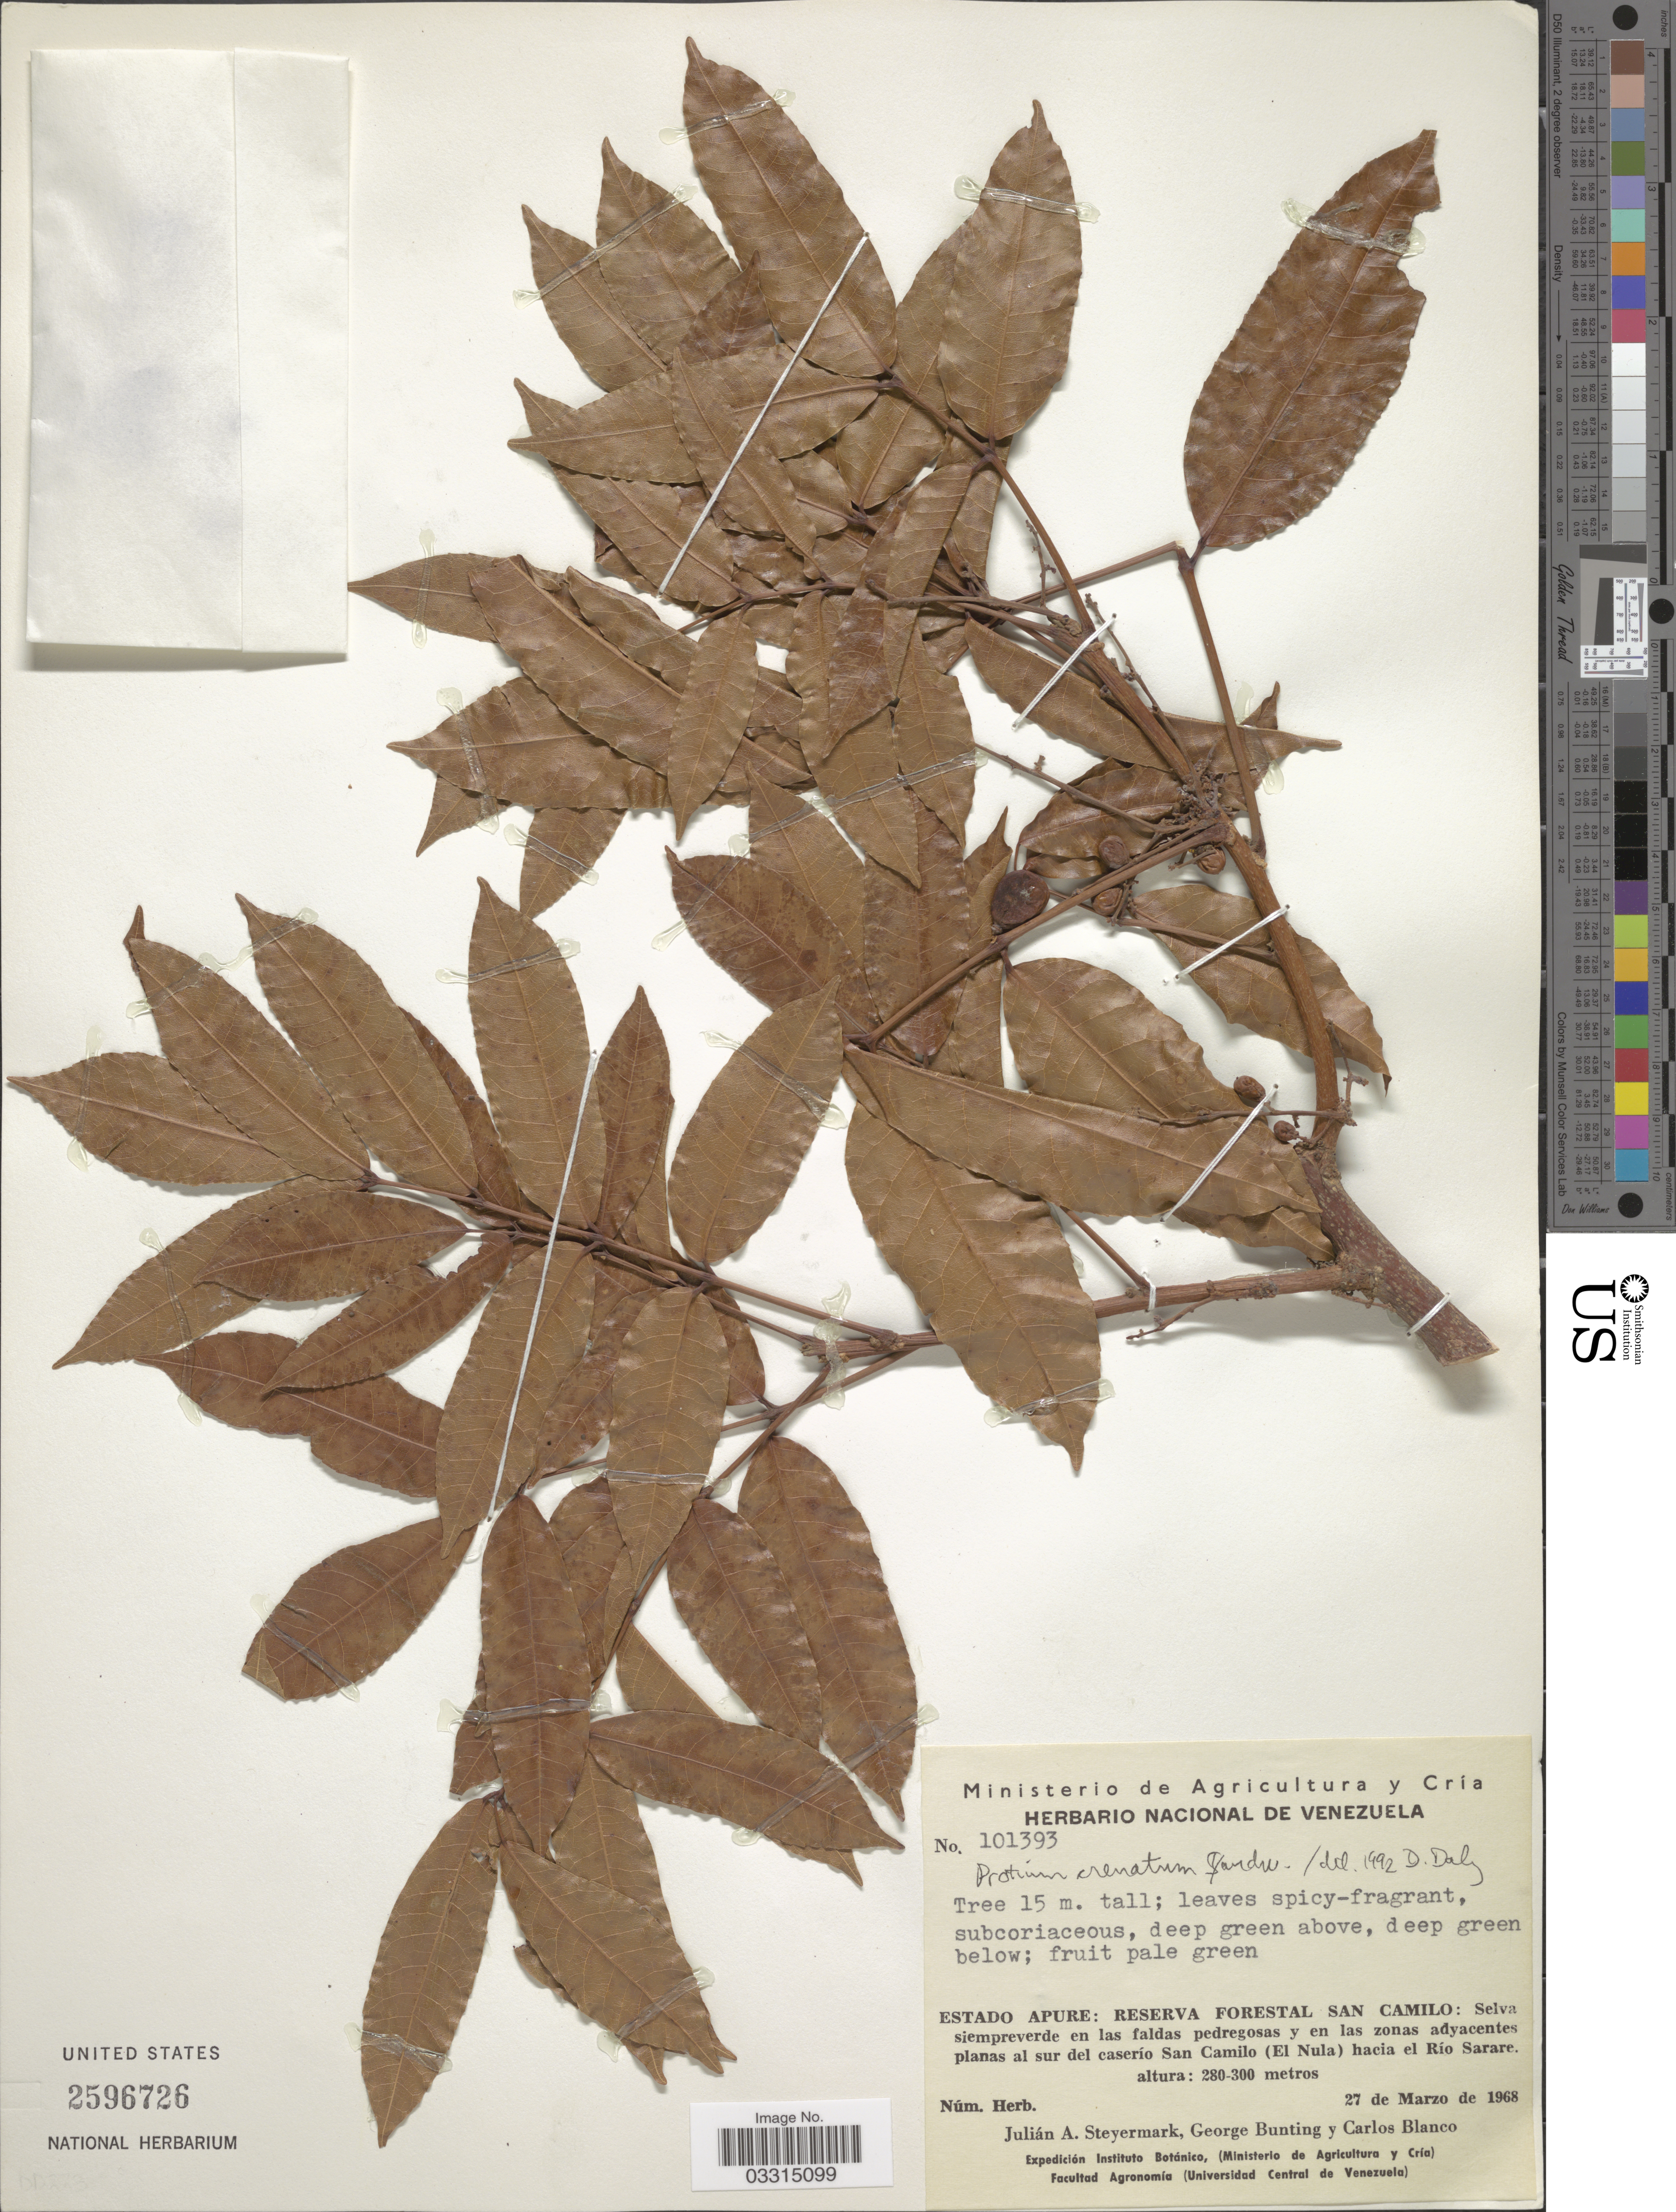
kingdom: Plantae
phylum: Tracheophyta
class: Magnoliopsida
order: Sapindales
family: Burseraceae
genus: Protium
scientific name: Protium crenatum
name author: Sandwith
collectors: J. Steyermark, G. S. Bunting & C. Blanco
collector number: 101393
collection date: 1968-03-27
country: Venezuela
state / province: Apure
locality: Reserva Forestal San Camilo: Selva siempreverde en las faldas pedregosas y en las zonas adyacentes planas al sur del caserío San Camilo (El Nula) hacia el Río Sarare.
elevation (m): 280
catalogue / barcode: US 2596726